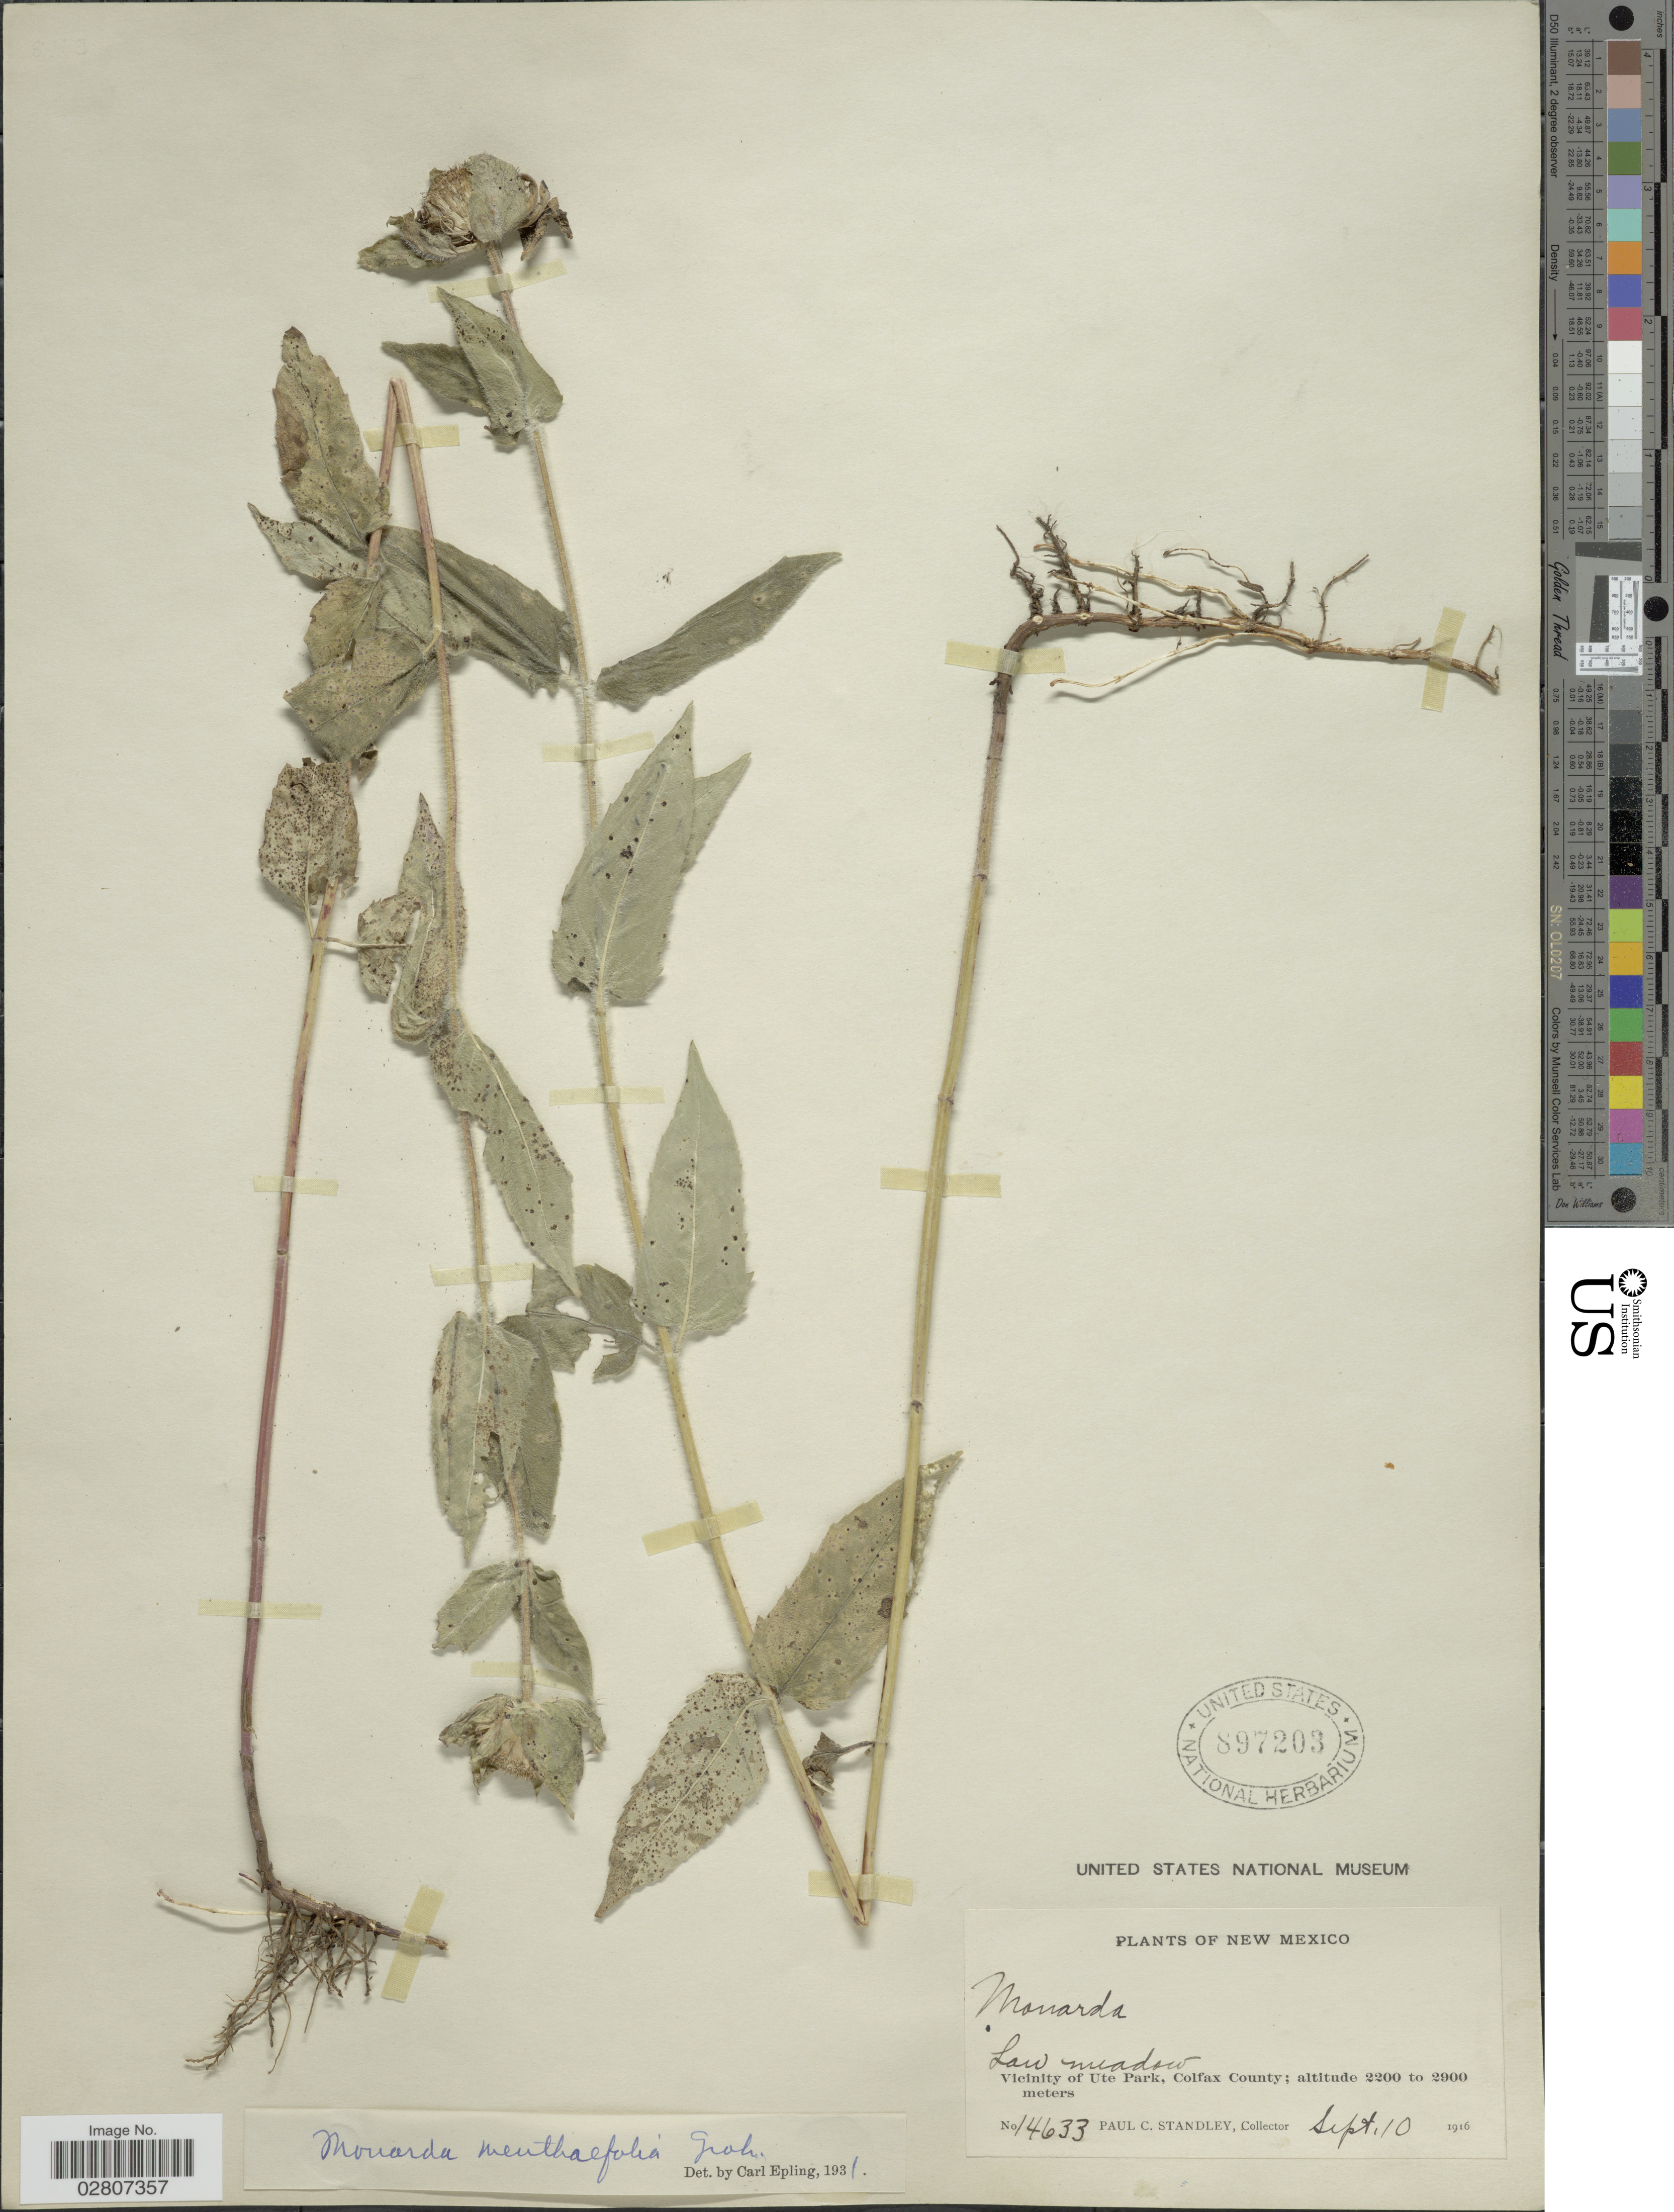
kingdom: Plantae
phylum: Tracheophyta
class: Magnoliopsida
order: Lamiales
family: Lamiaceae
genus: Monarda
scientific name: Monarda fistulosa var. mollis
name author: (L.) L.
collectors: P. C. Standley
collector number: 14633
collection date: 1916-09-10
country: United States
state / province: New Mexico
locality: Low meadow. Vicinity of Ute Park, Colfax County.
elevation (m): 2200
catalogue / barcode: US 897203